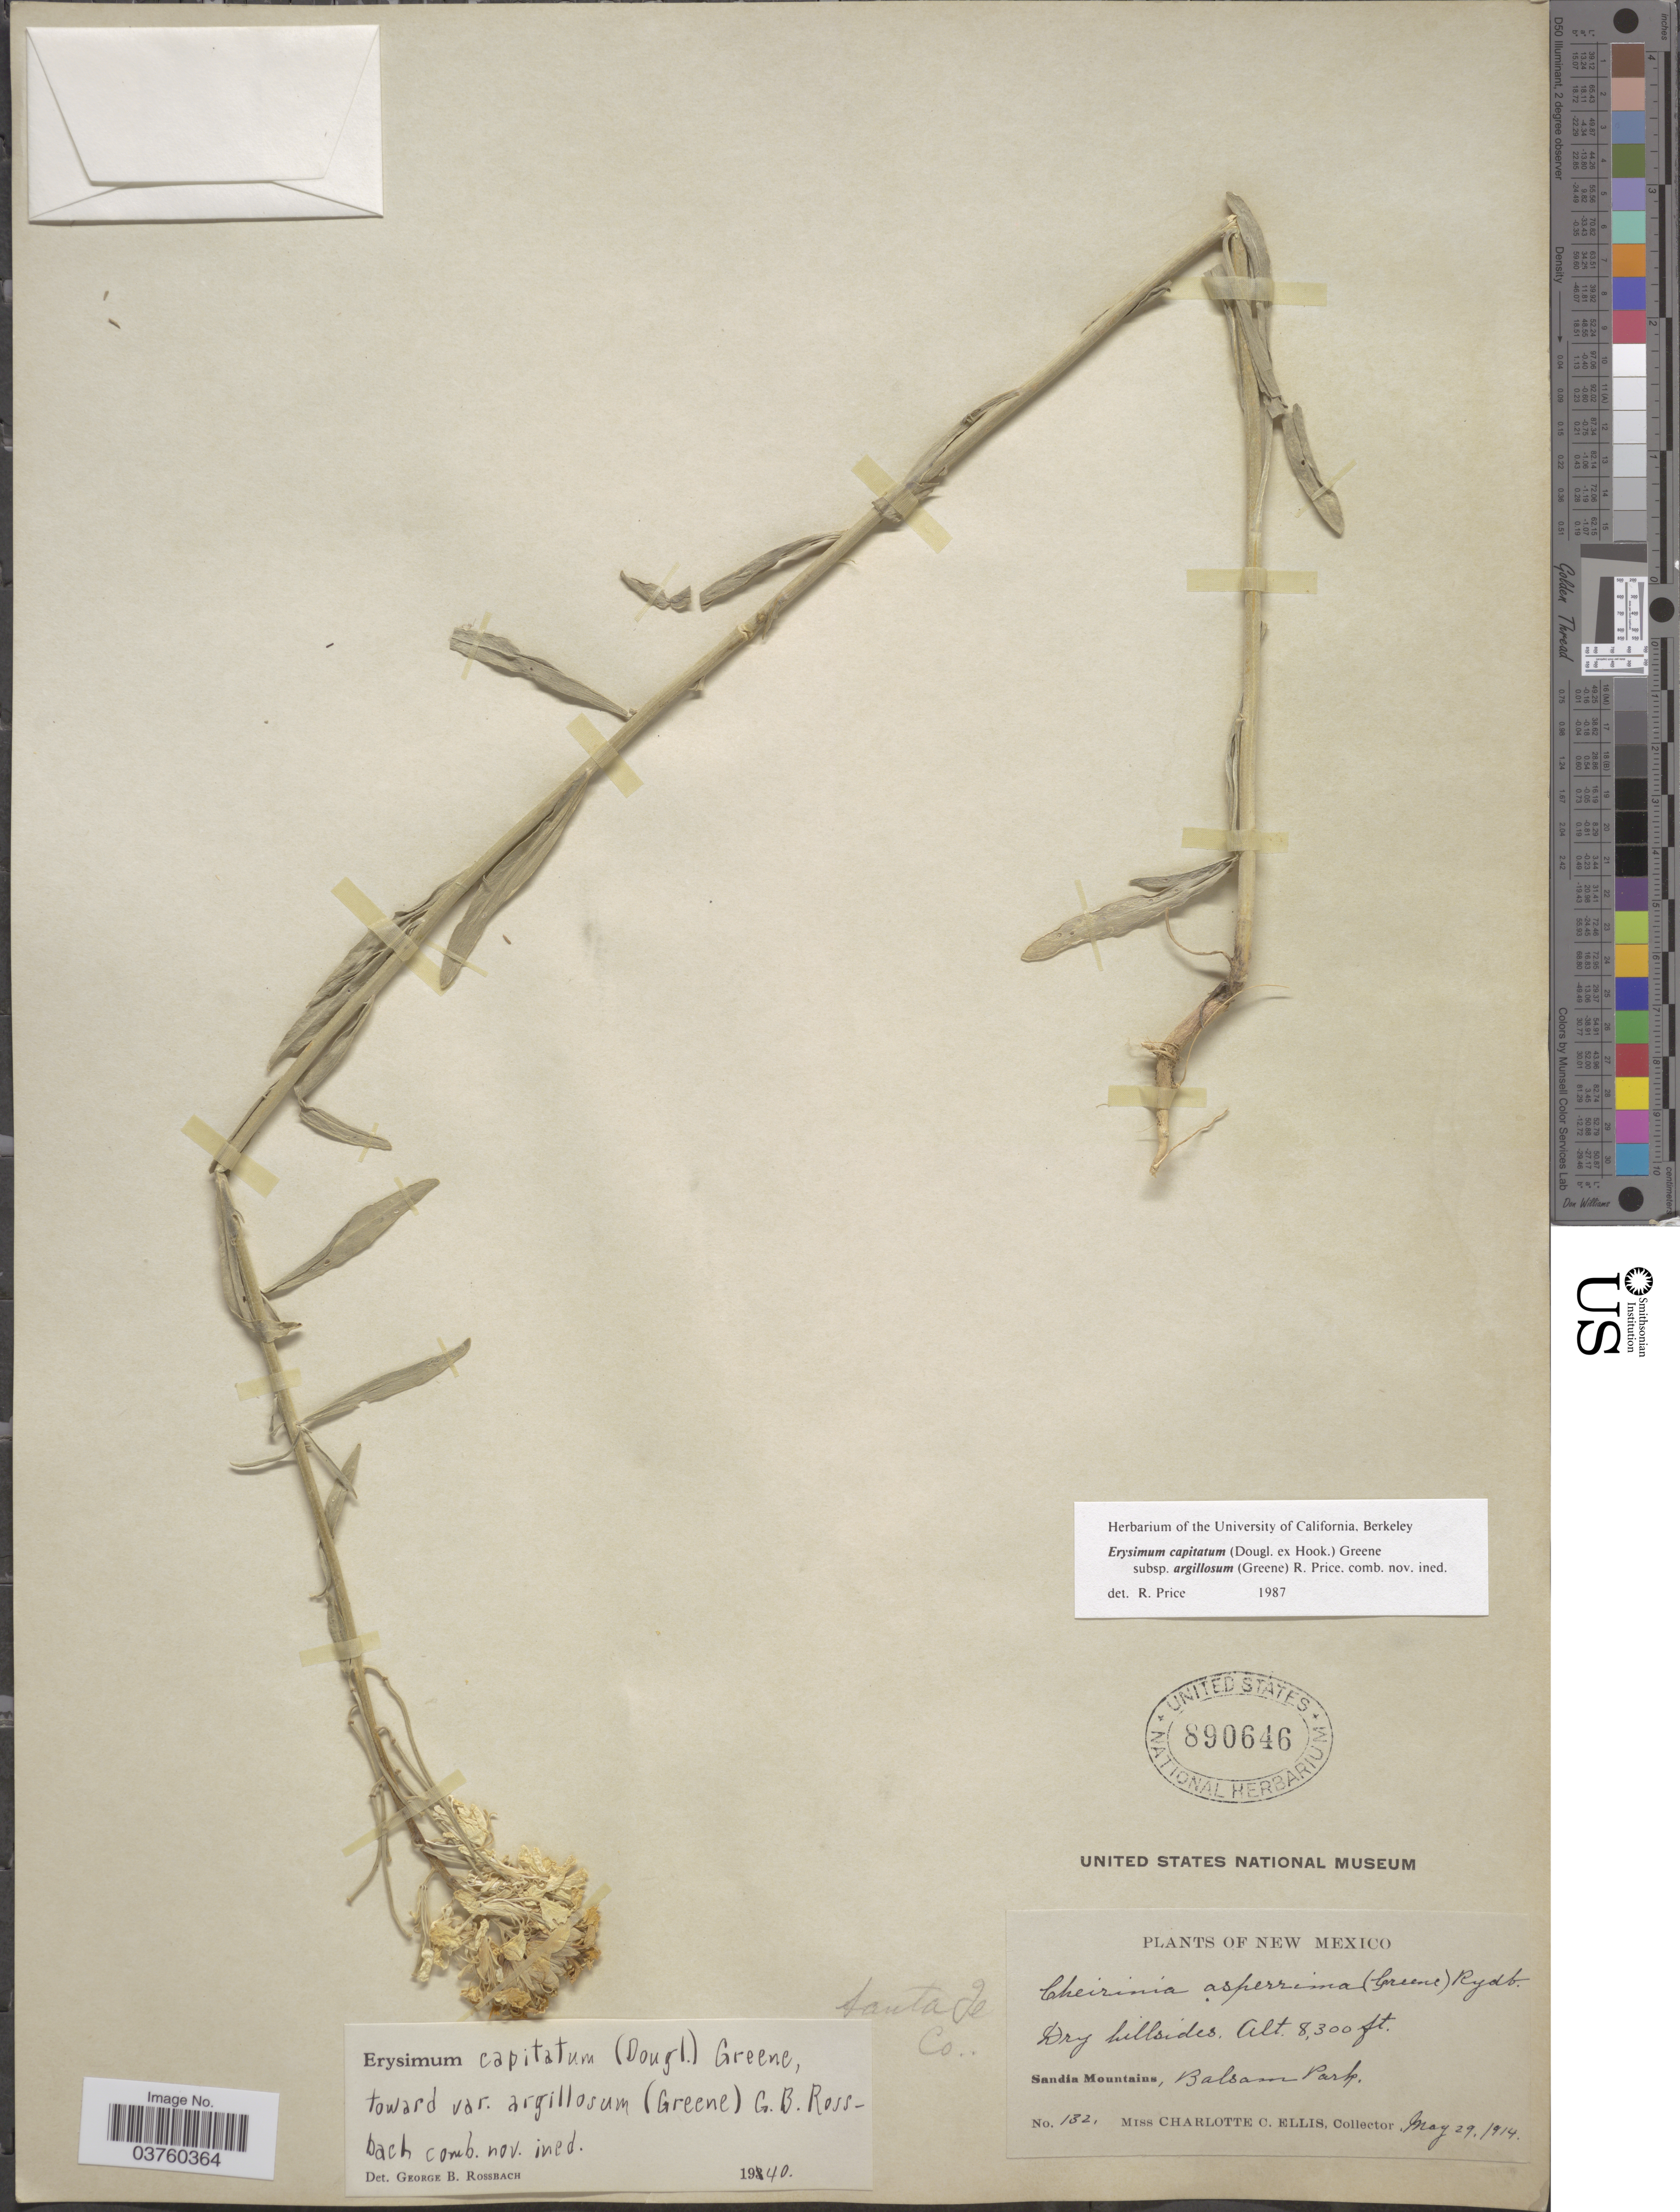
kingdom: Plantae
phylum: Tracheophyta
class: Magnoliopsida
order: Brassicales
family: Brassicaceae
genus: Erysimum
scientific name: Erysimum capitatum var. argillosum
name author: (Greene) R.J. Davis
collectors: C. C. Ellis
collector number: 132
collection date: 1914-05-29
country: United States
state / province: New Mexico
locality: Sandia Mountains, Balsam Park. Santa Fe Co.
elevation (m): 2530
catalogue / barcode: US 890646